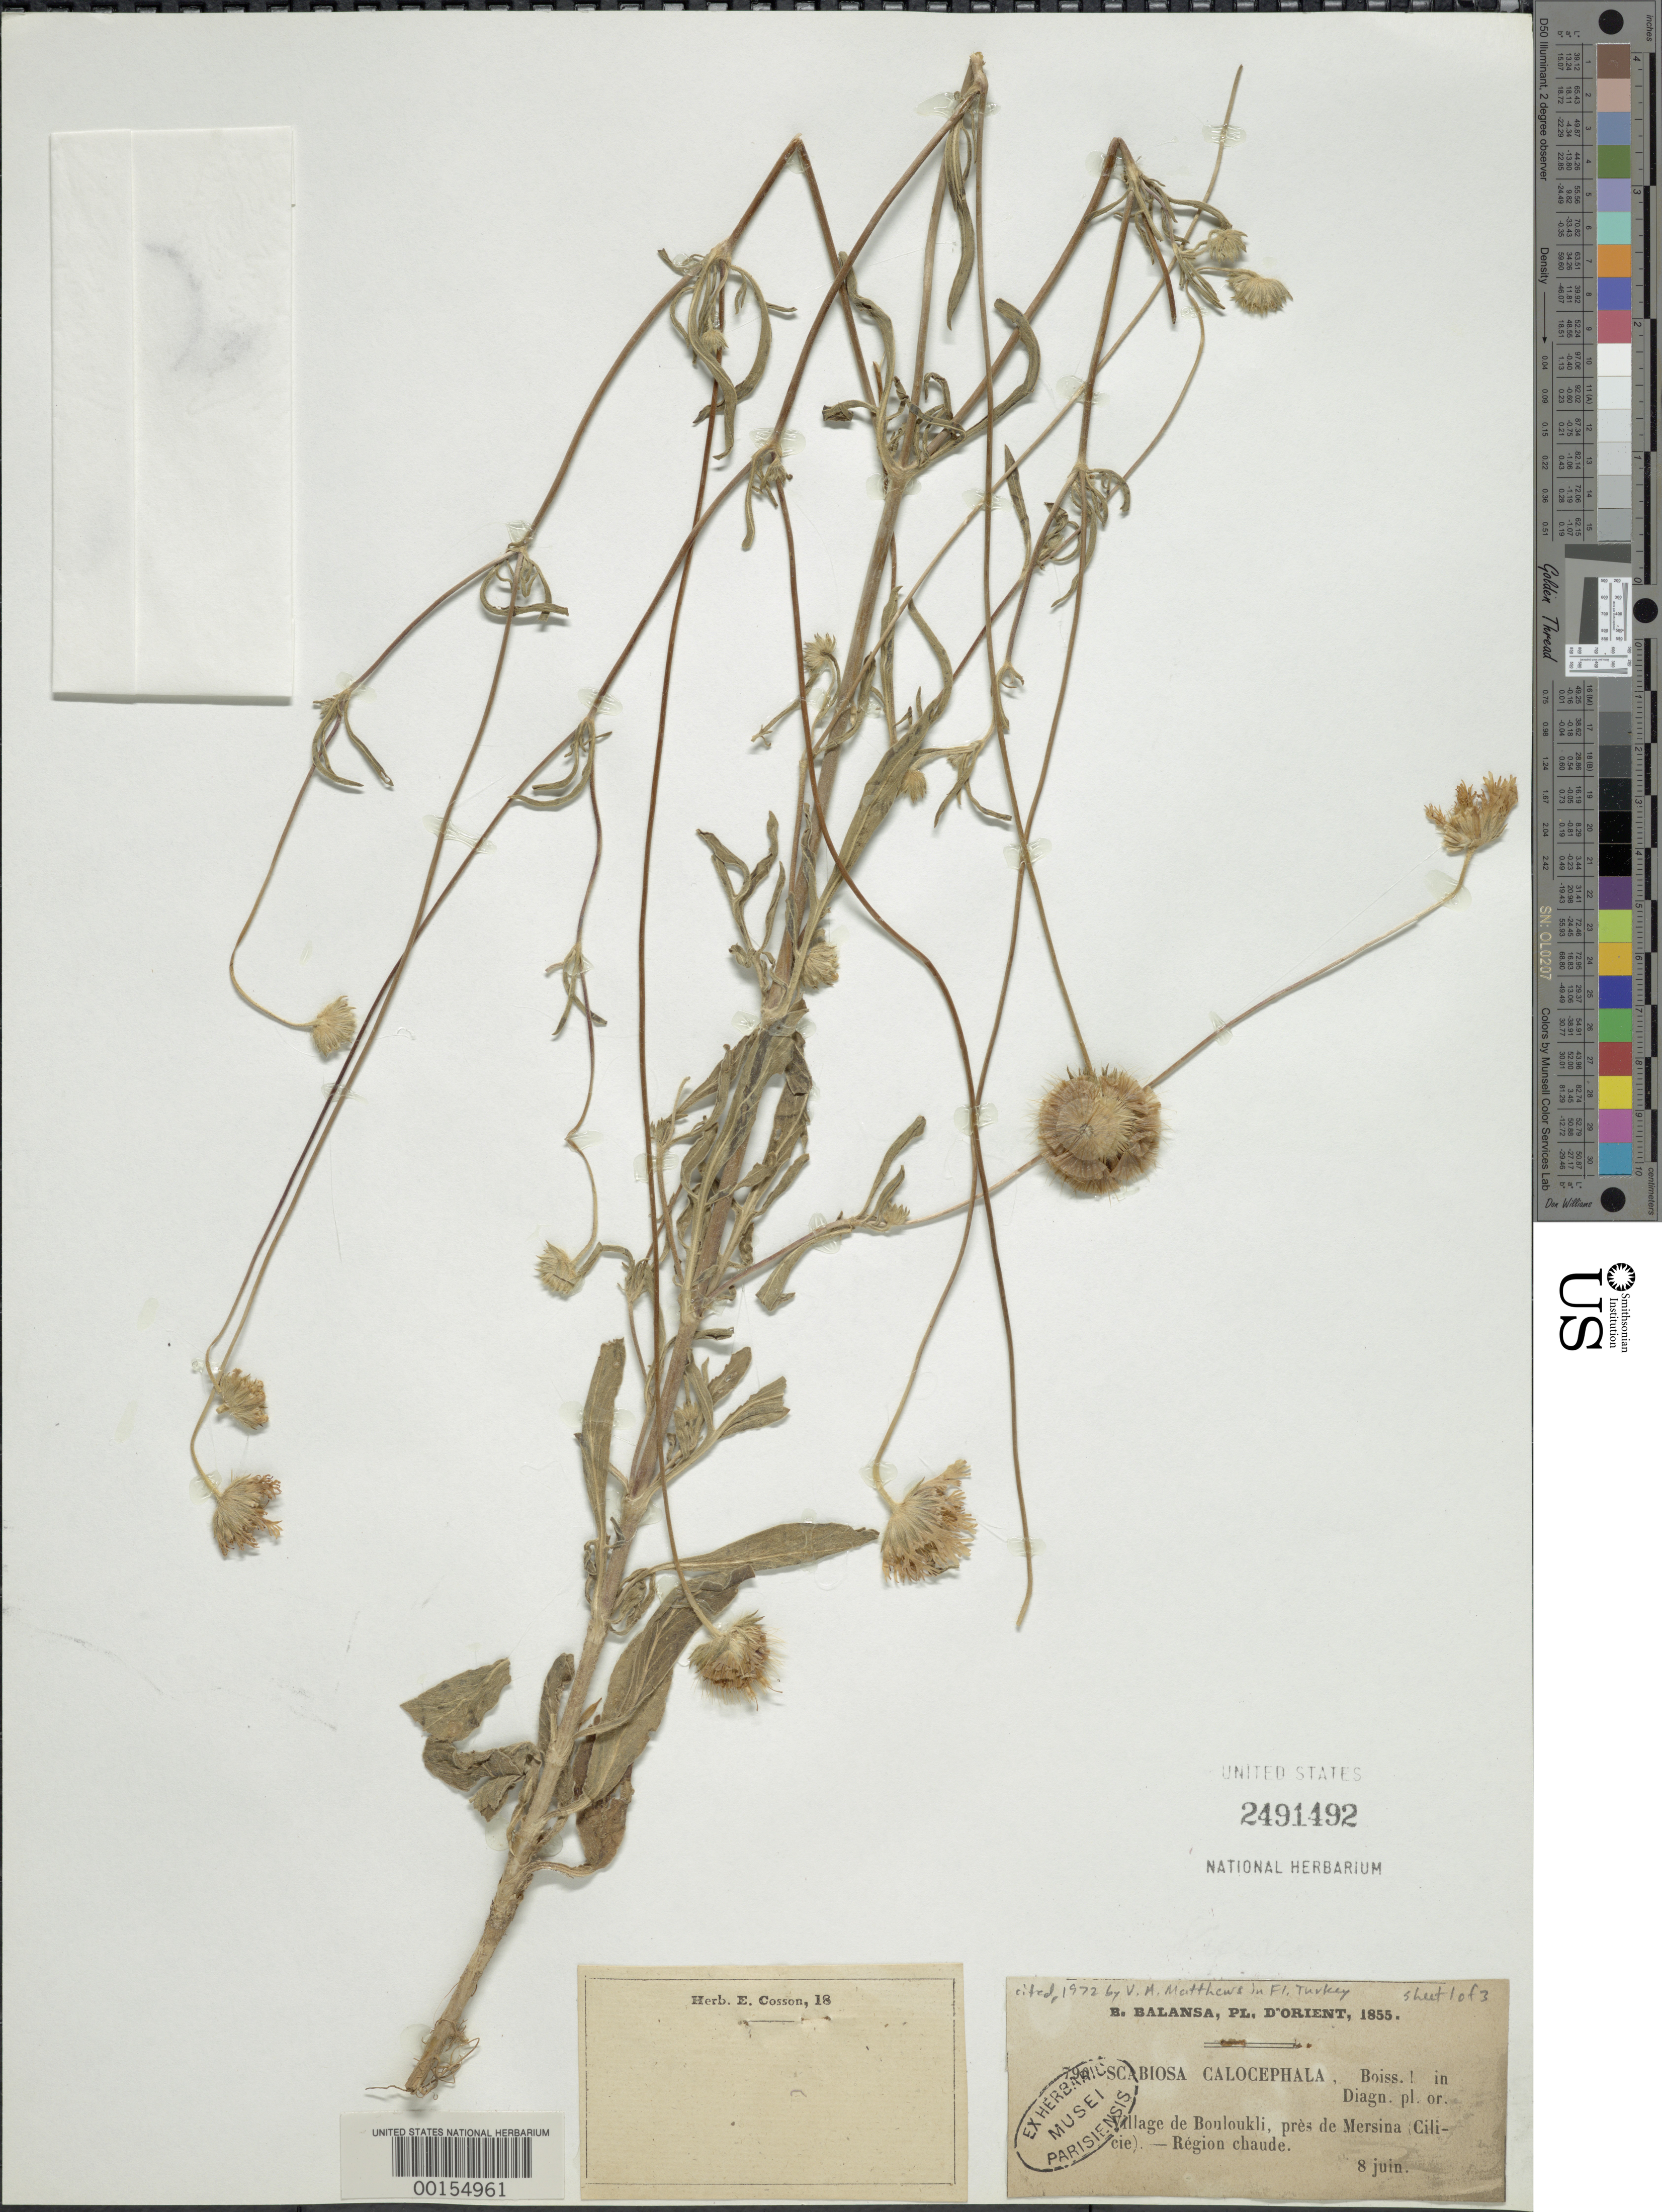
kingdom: Plantae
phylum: Tracheophyta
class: Magnoliopsida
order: Dipsacales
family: Caprifoliaceae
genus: Scabiosa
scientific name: Scabiosa calocephala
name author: Boiss.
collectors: B. Balansa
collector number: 790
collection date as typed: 08 Jun 1955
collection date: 1955-06-08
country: Turkey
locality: Village de Bouloukli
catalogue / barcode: US 2491492